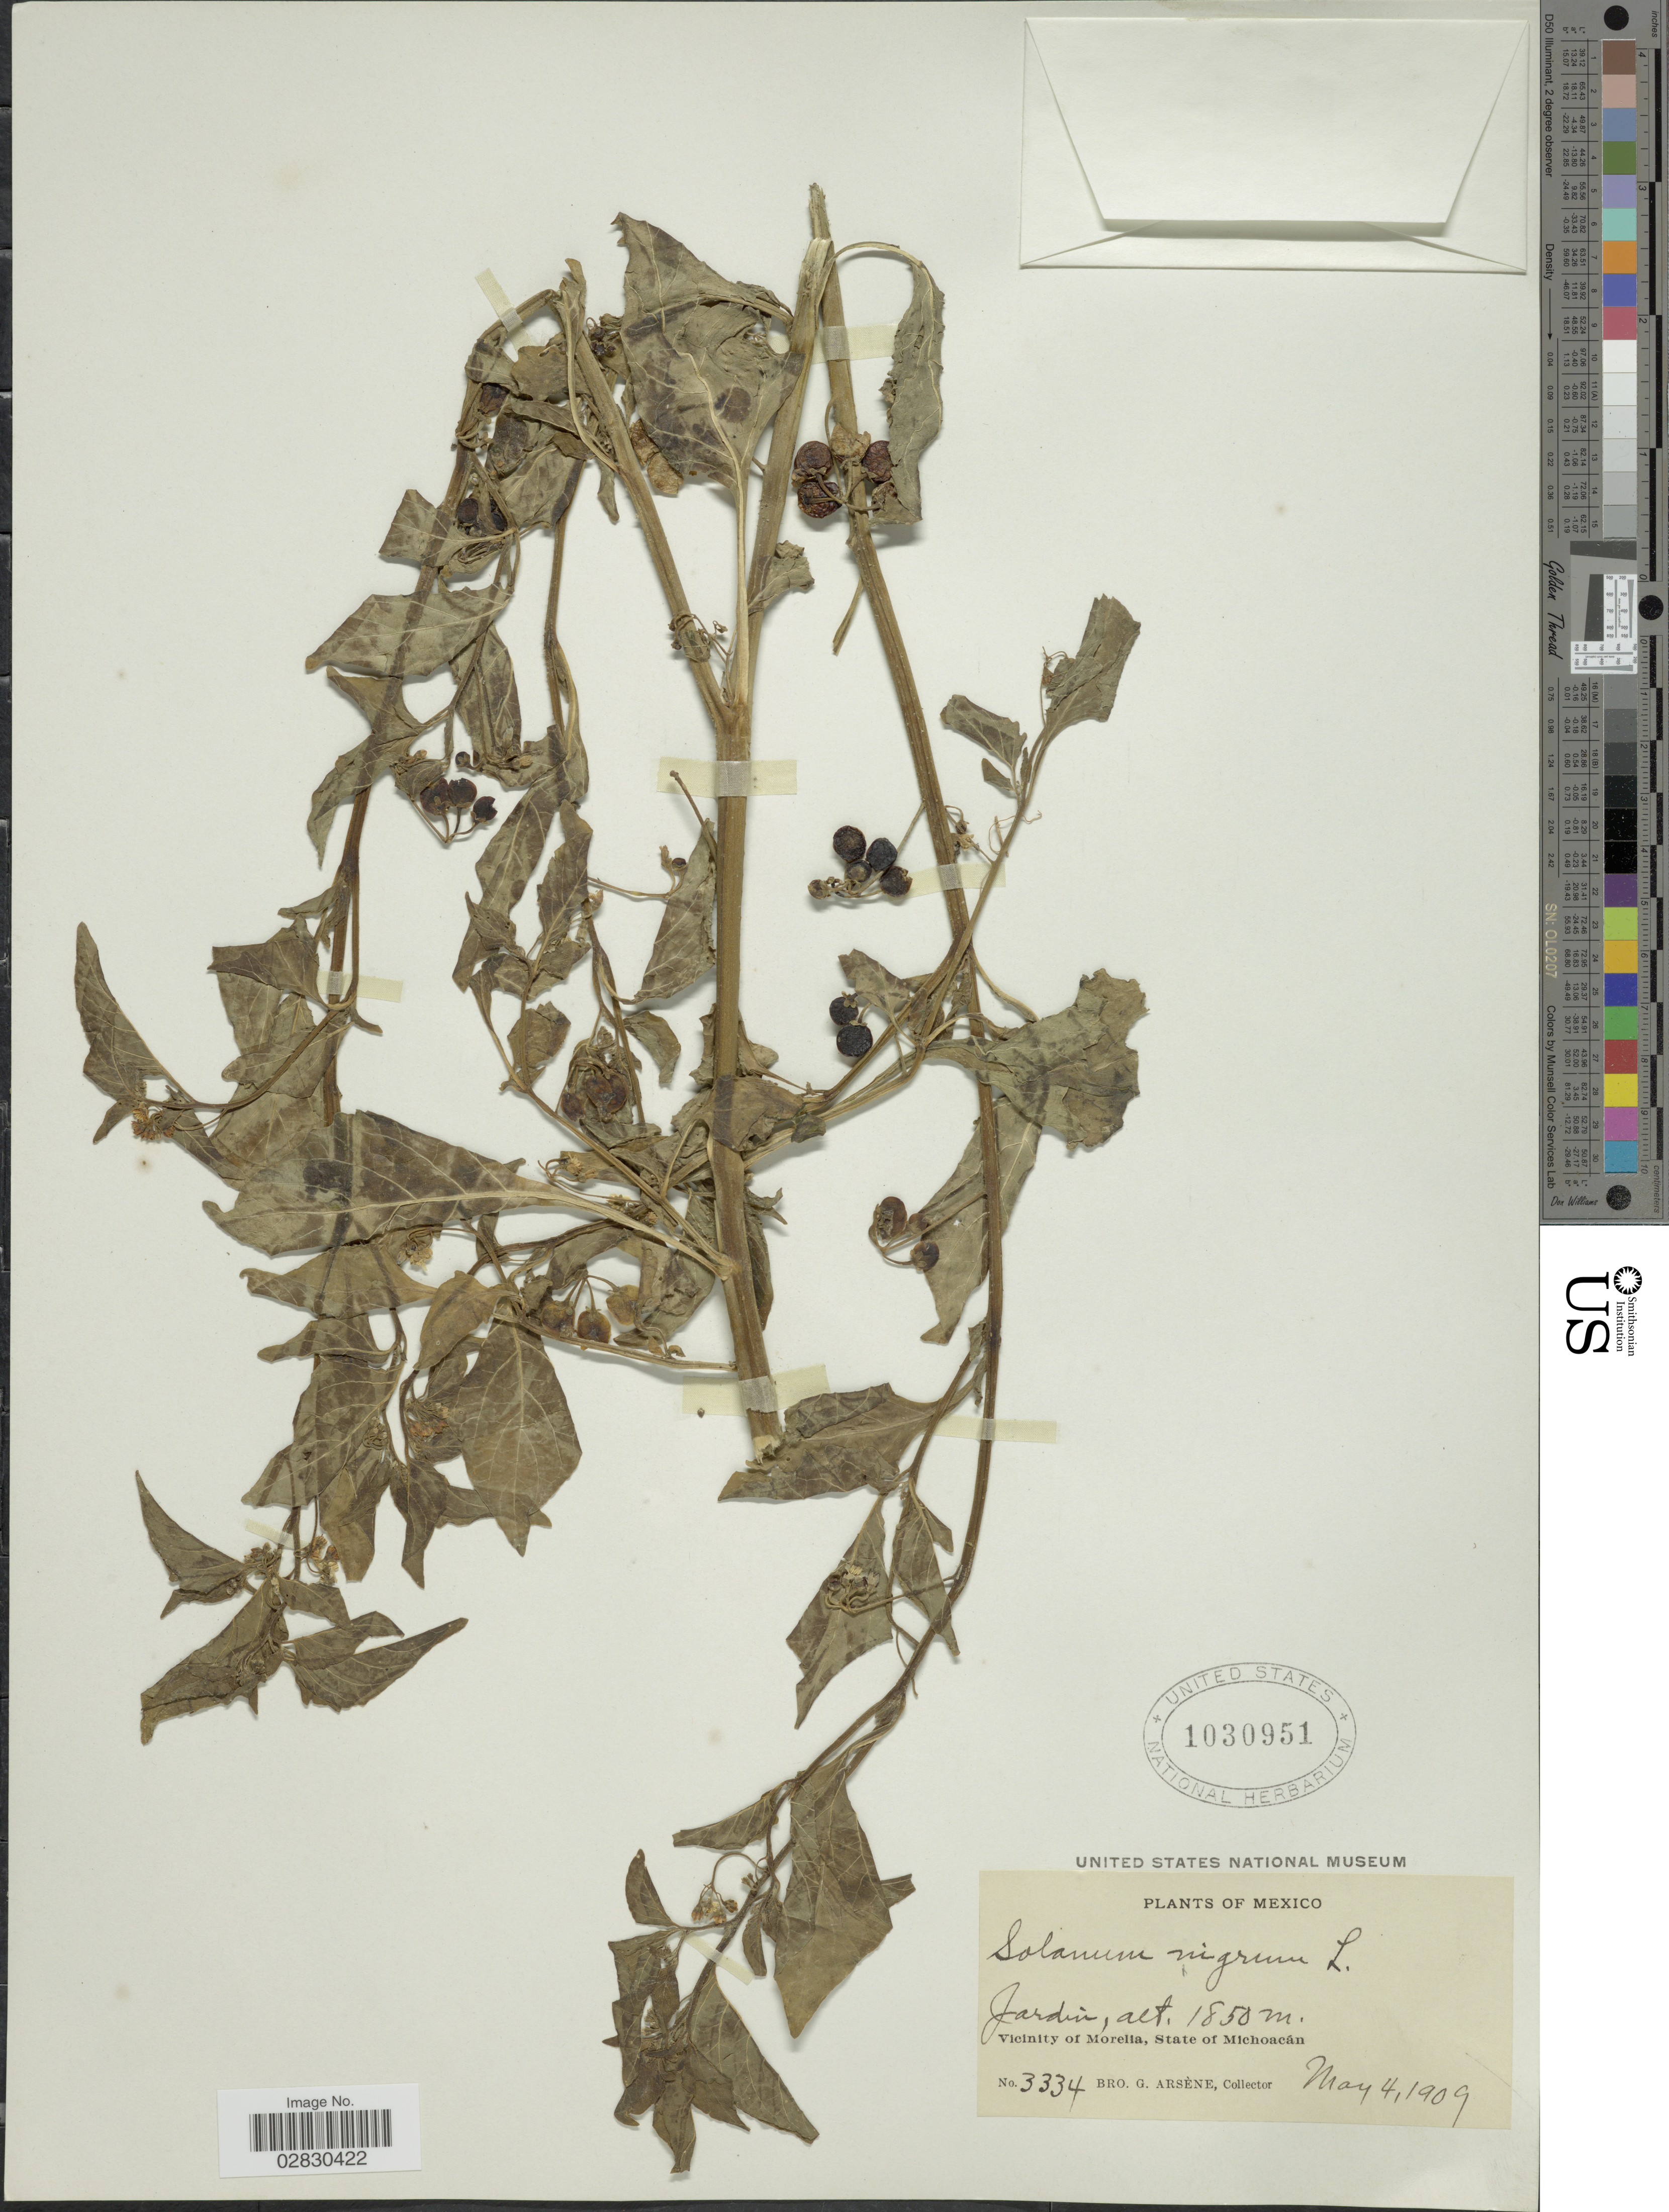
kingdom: Plantae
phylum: Tracheophyta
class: Magnoliopsida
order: Solanales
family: Solanaceae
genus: Solanum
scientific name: Solanum americanum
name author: Mill.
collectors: Bro. G. Arsène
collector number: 3334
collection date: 1909-05-04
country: Mexico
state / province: Michoacán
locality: Vicinity of Morelia.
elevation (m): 1850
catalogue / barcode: US 1030951